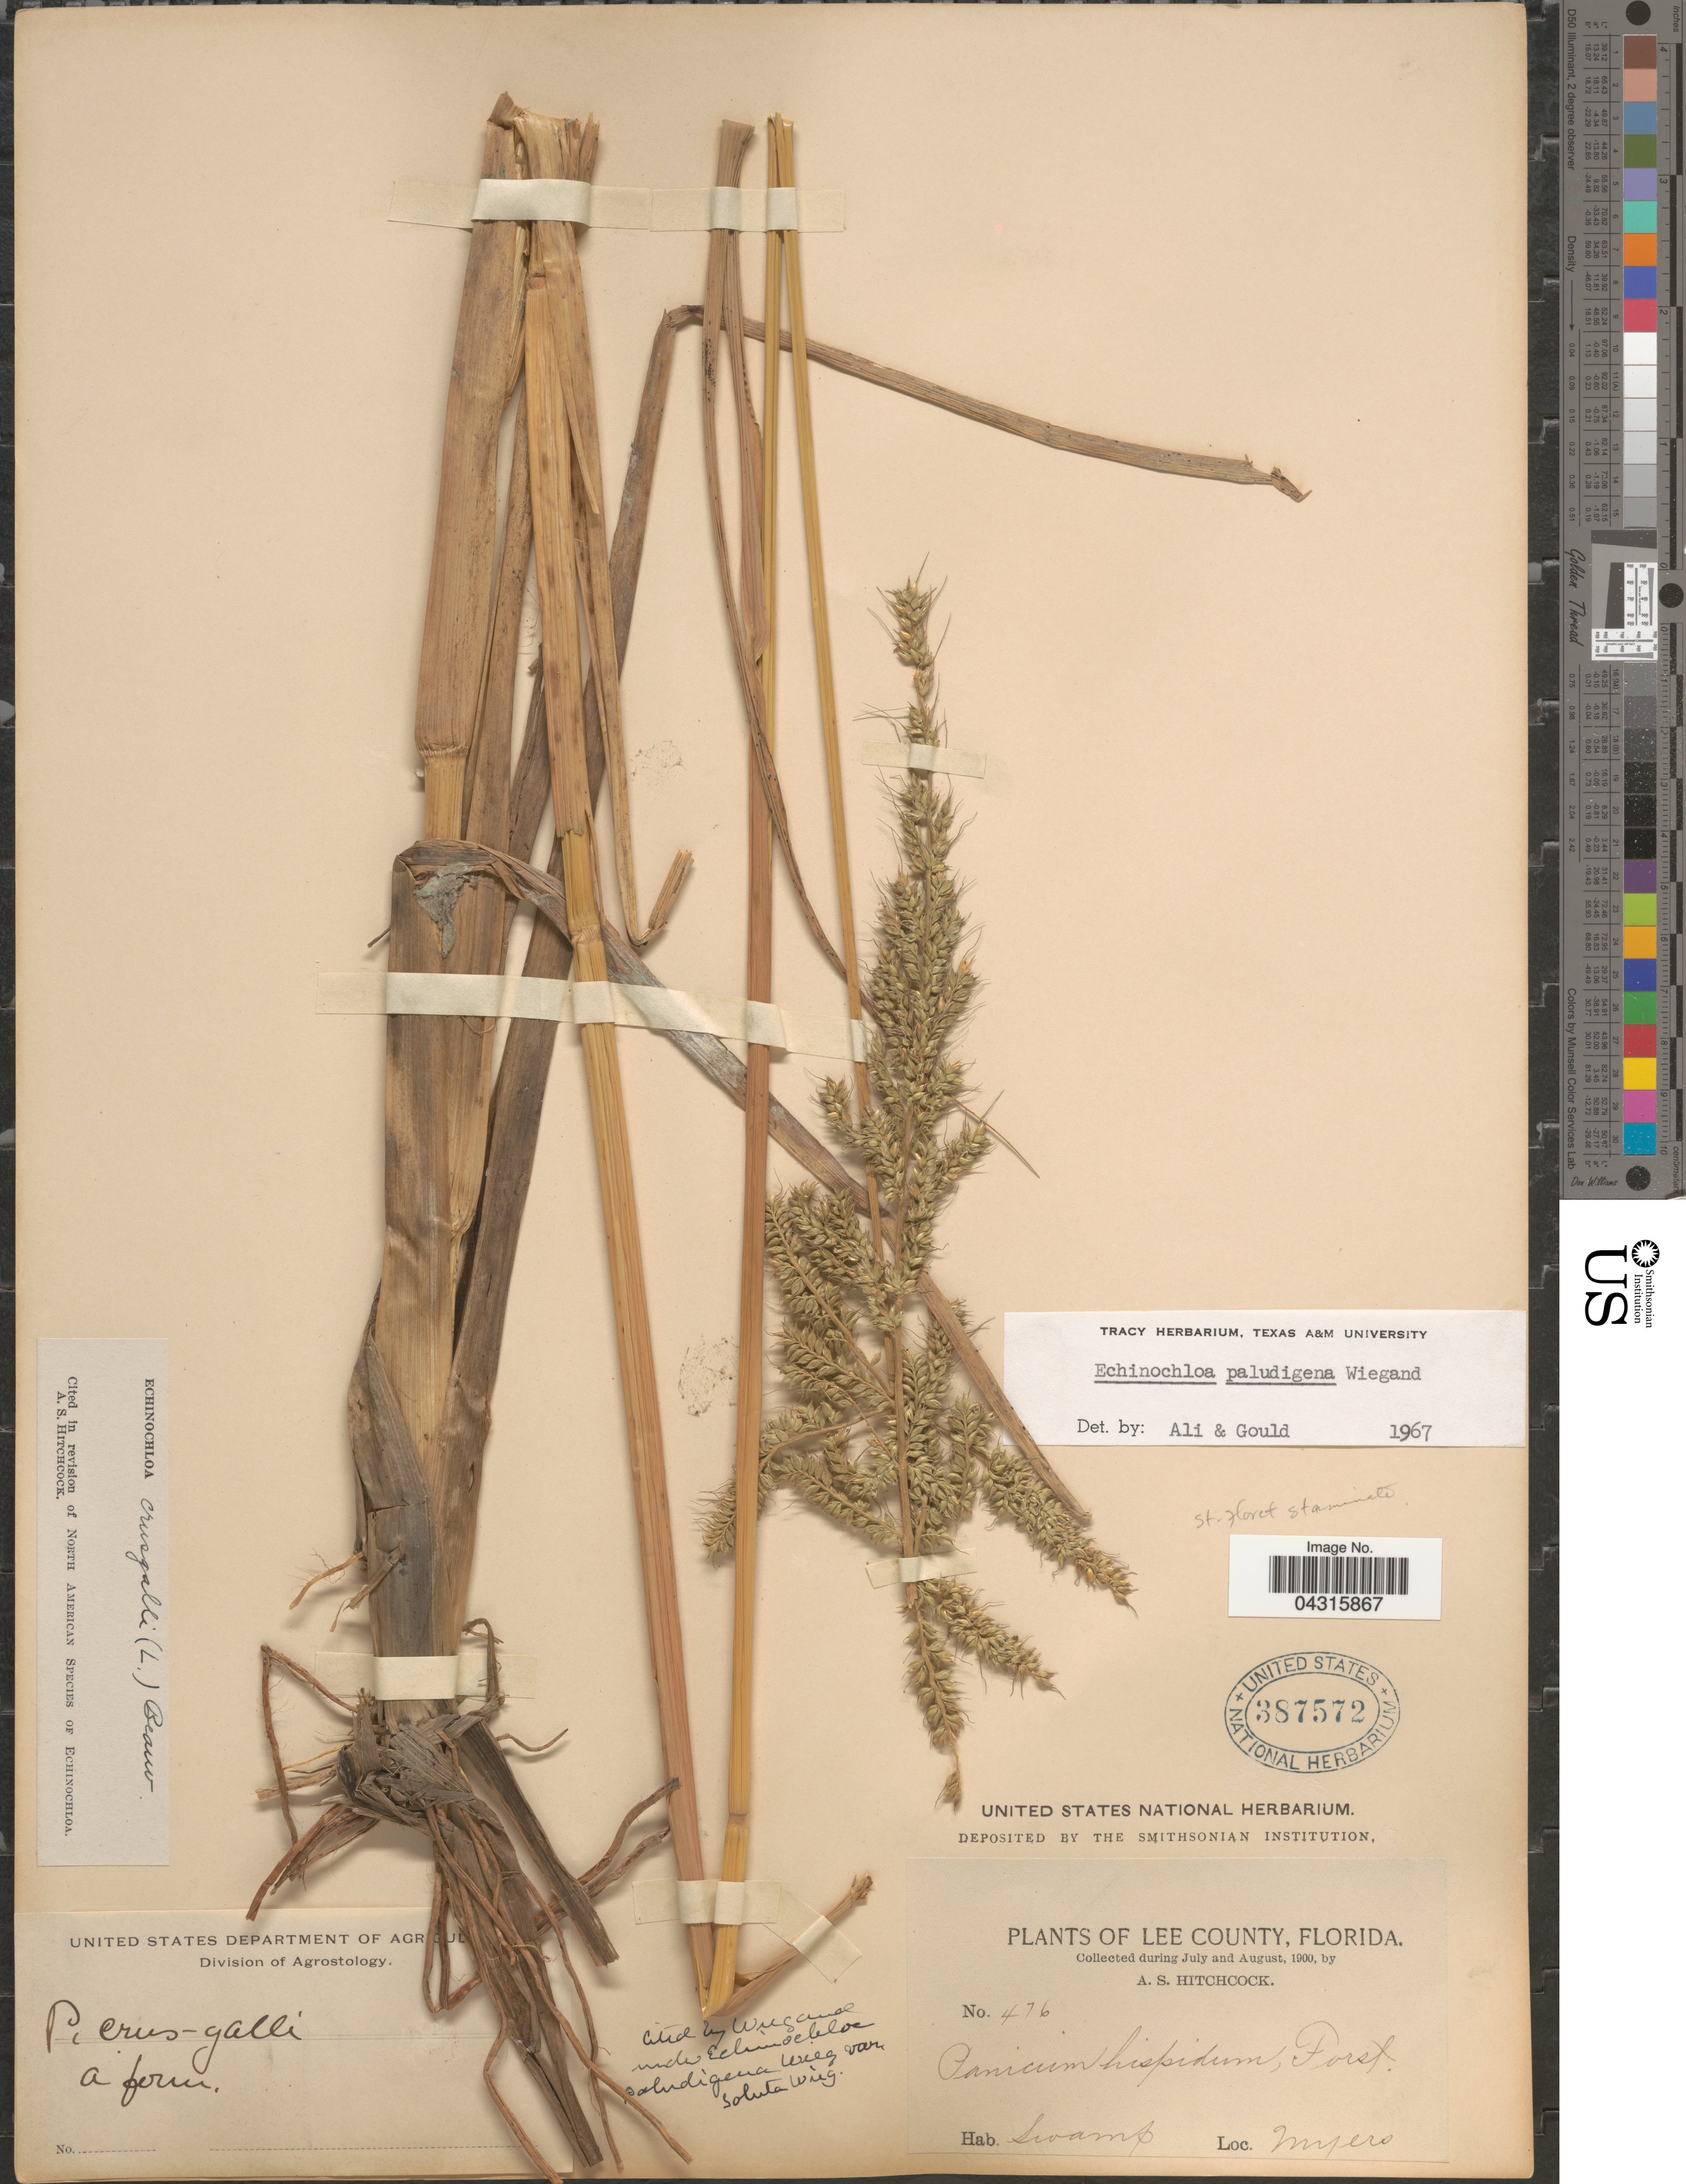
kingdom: Plantae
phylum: Tracheophyta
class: Liliopsida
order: Poales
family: Poaceae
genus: Echinochloa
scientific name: Echinochloa paludigena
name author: Wiegand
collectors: A. S. Hitchcock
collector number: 476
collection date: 1900-07/1900-08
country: United States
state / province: Florida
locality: Lee County. Swamp. Myers.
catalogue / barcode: US 387572